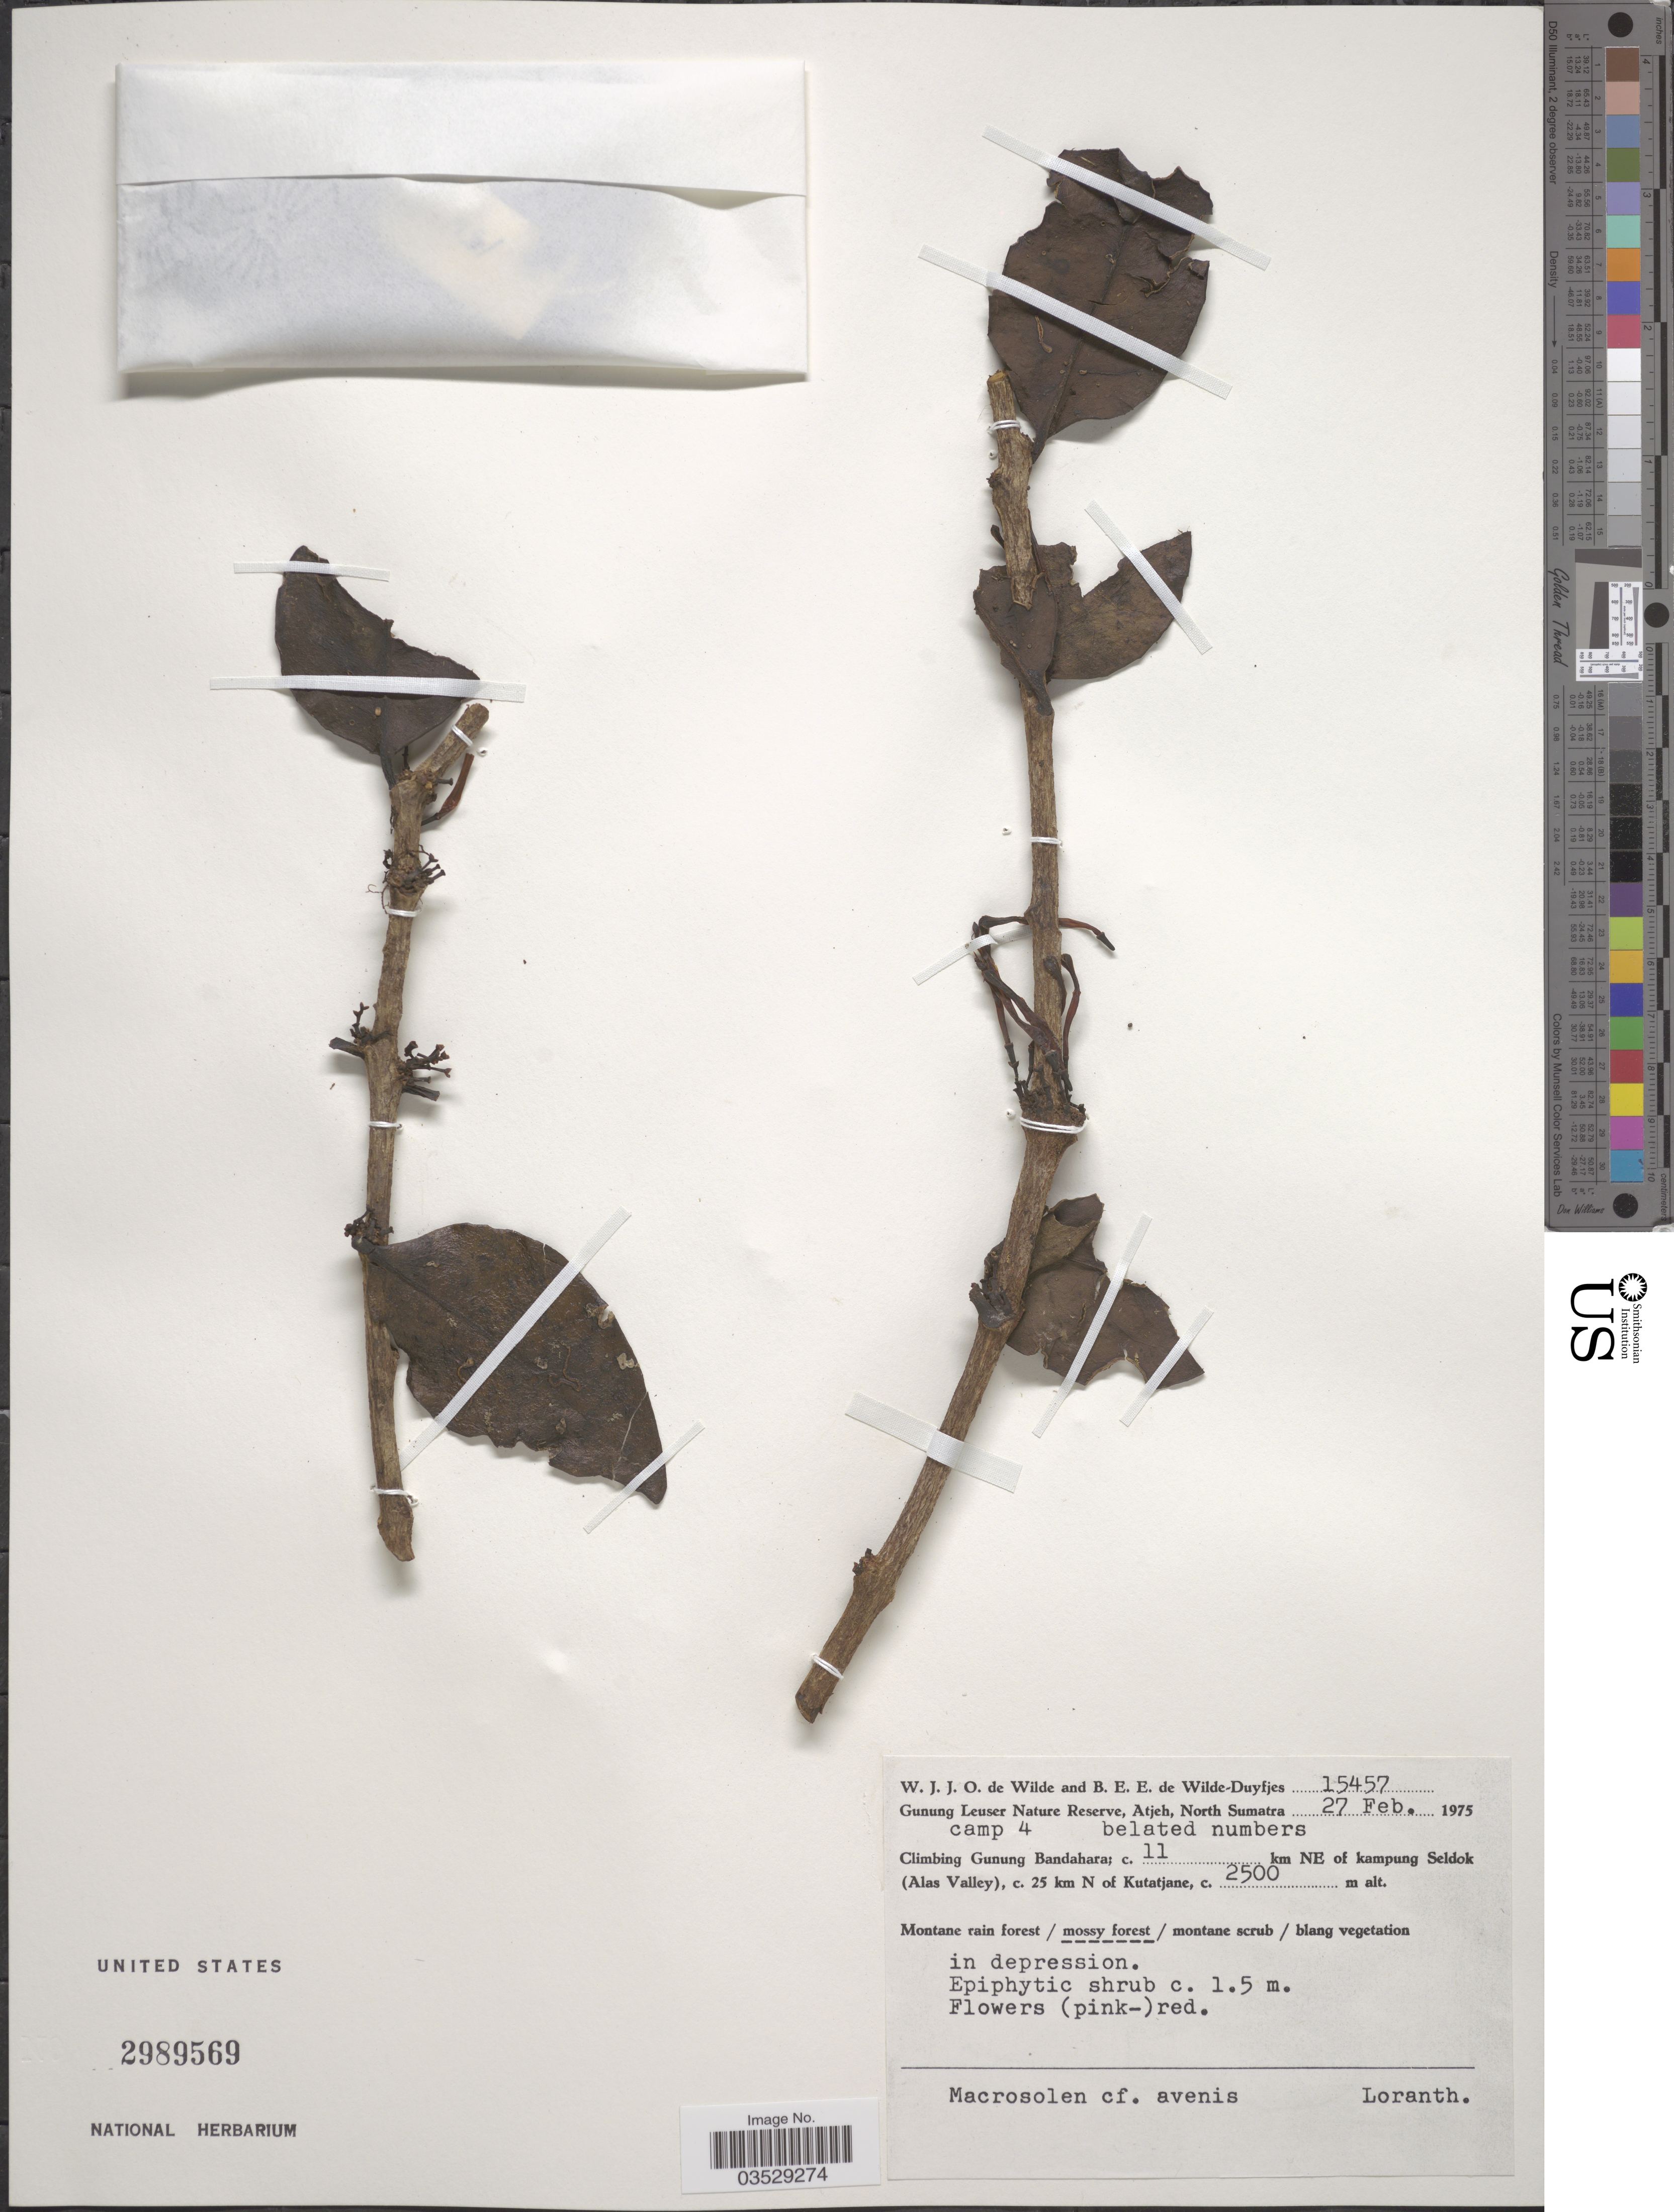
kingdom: Plantae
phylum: Tracheophyta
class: Magnoliopsida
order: Santalales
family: Loranthaceae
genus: Macrosolen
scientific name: Macrosolen avenis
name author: Danser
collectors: W. J. de Wilde & B. E. de Wilde-Duyfjes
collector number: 15457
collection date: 1975-02-27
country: Indonesia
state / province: Sumatra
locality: Gunung Leuser Nature Reserve, Atjeh, North Sumatra. Camp 4. Climbing Gunung Bandahara; c. 11 km NE of kampung Seldok (Alas Valley), c. 25 km N of Kutatjane.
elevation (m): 2500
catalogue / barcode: US 2989569